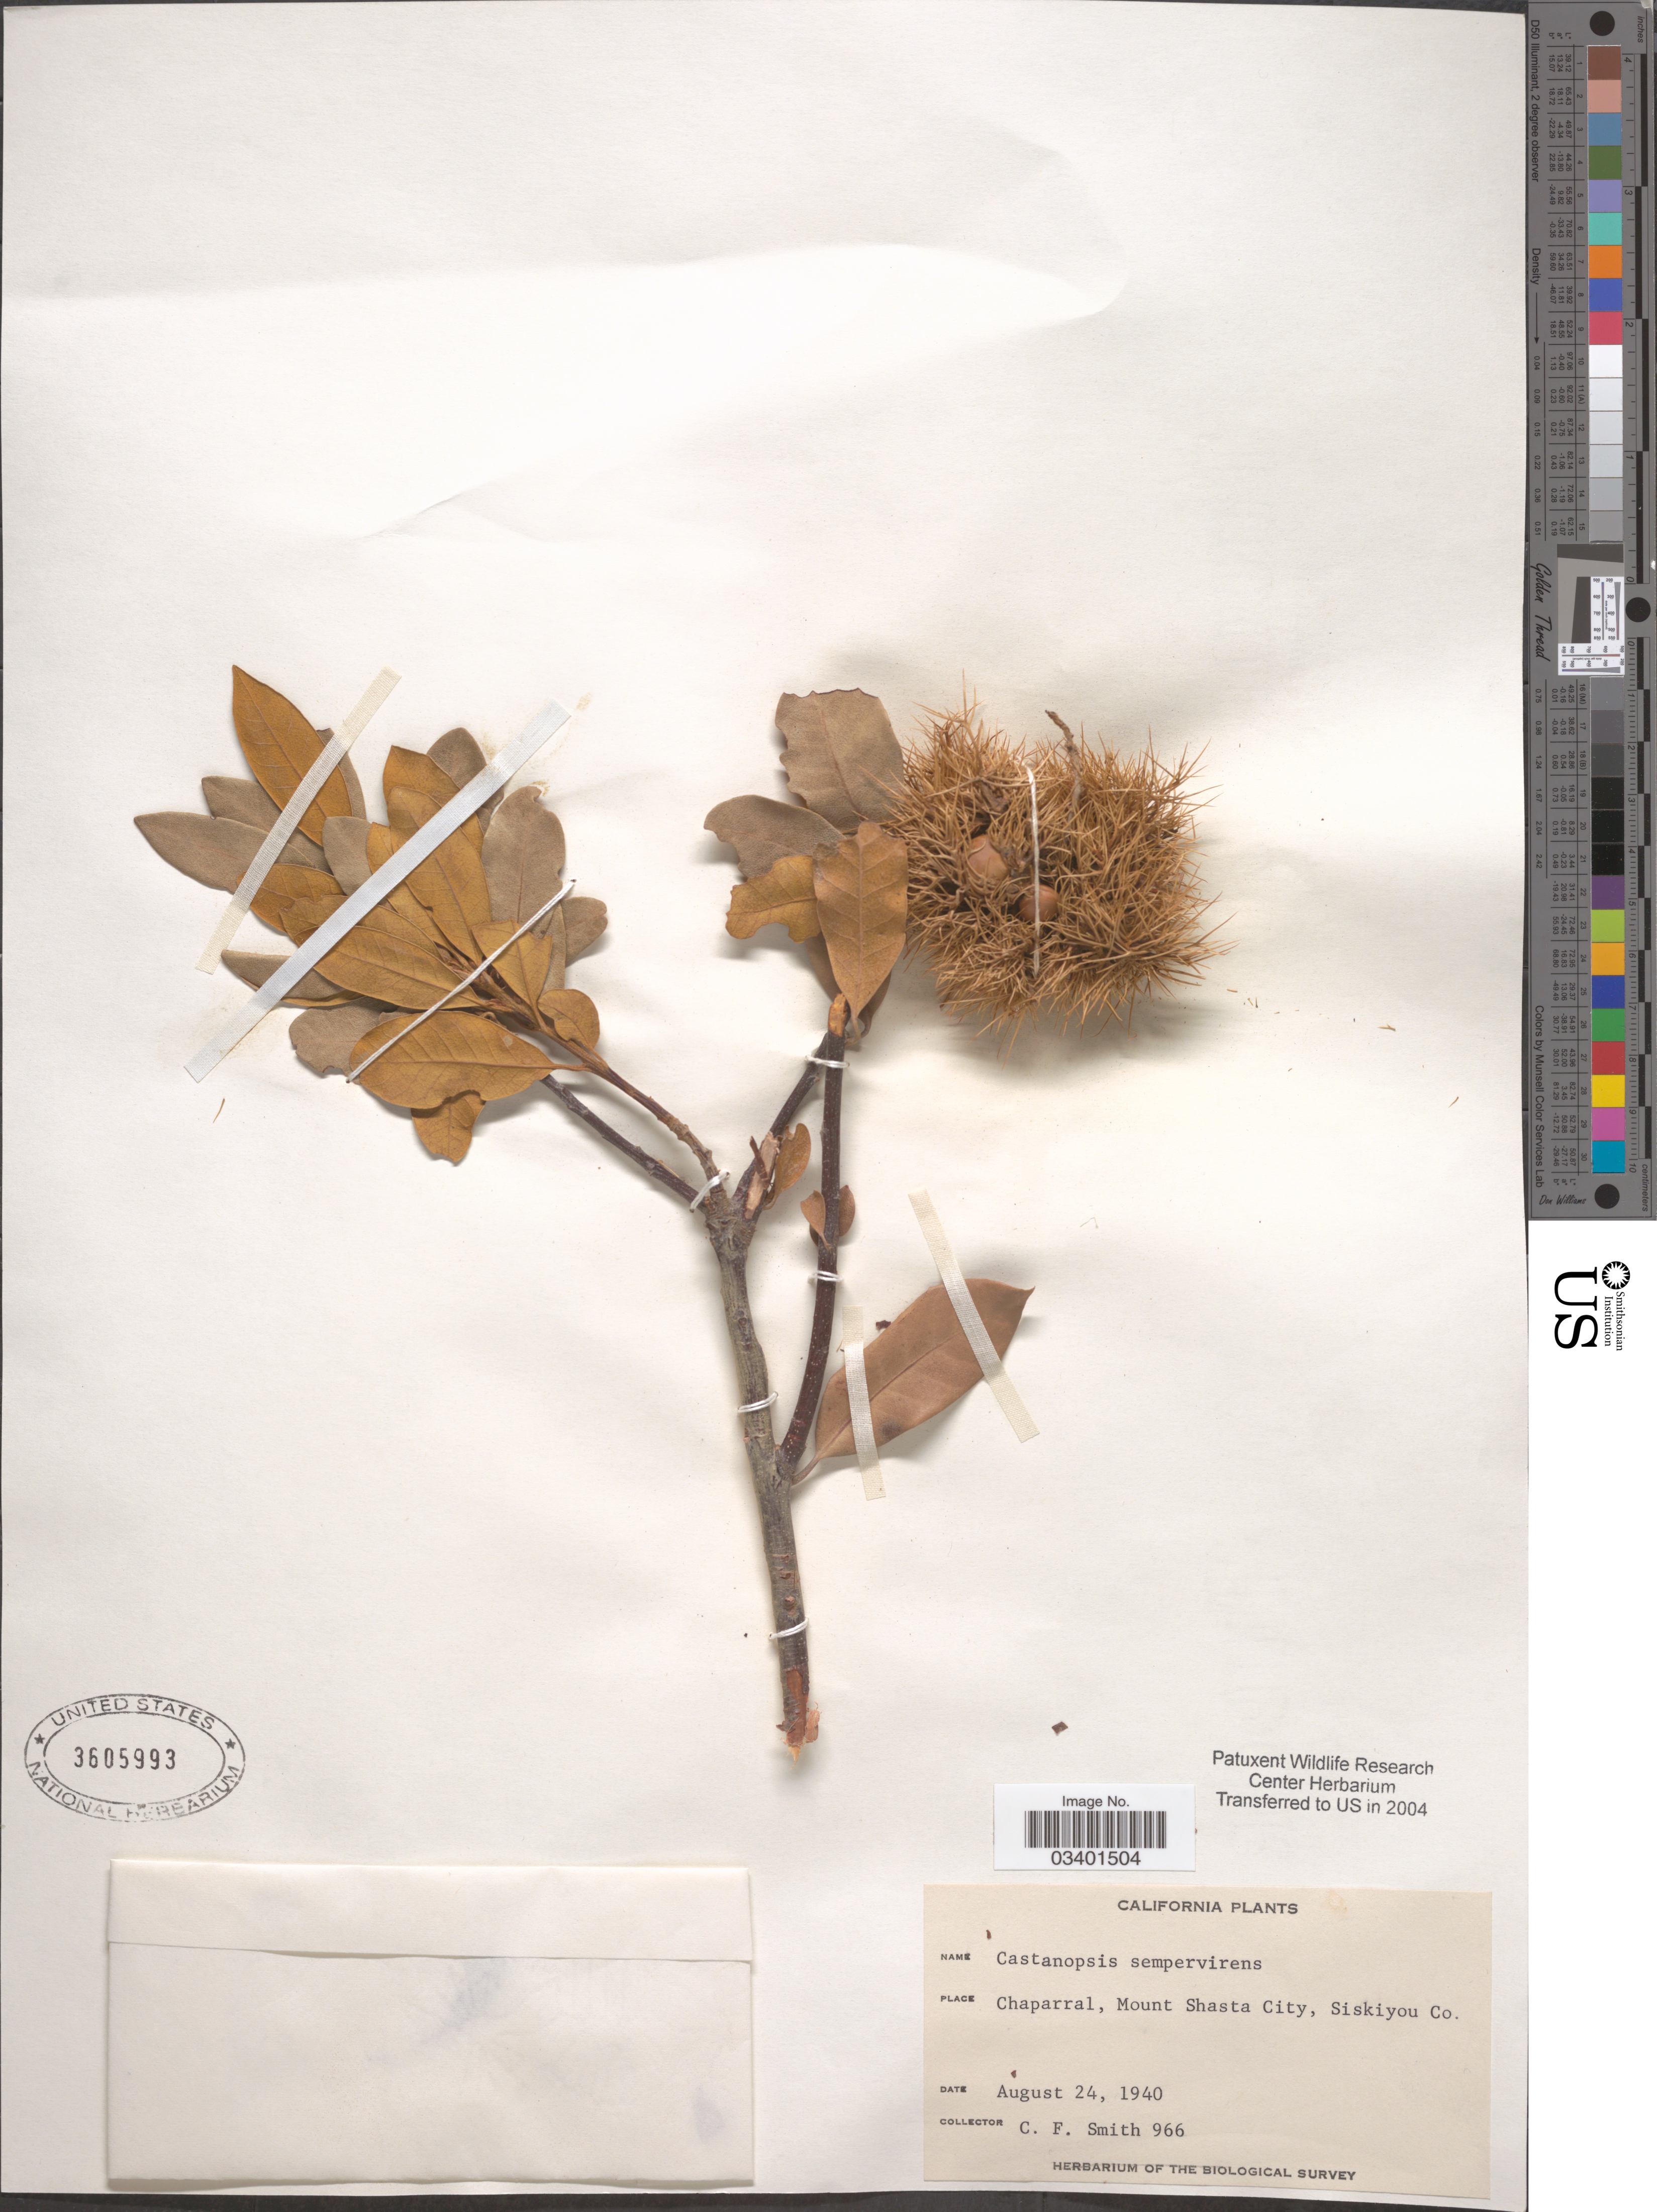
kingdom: Plantae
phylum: Tracheophyta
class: Magnoliopsida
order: Fagales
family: Fagaceae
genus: Chrysolepis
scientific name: Chrysolepis sempervirens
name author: (Kellogg) Hjelmq.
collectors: C. F. Smith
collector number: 966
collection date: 1940-08-24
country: United States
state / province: California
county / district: Siskiyou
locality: Chaparral, Mount Shasta City, Siskiyou Co.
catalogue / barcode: US 3605993